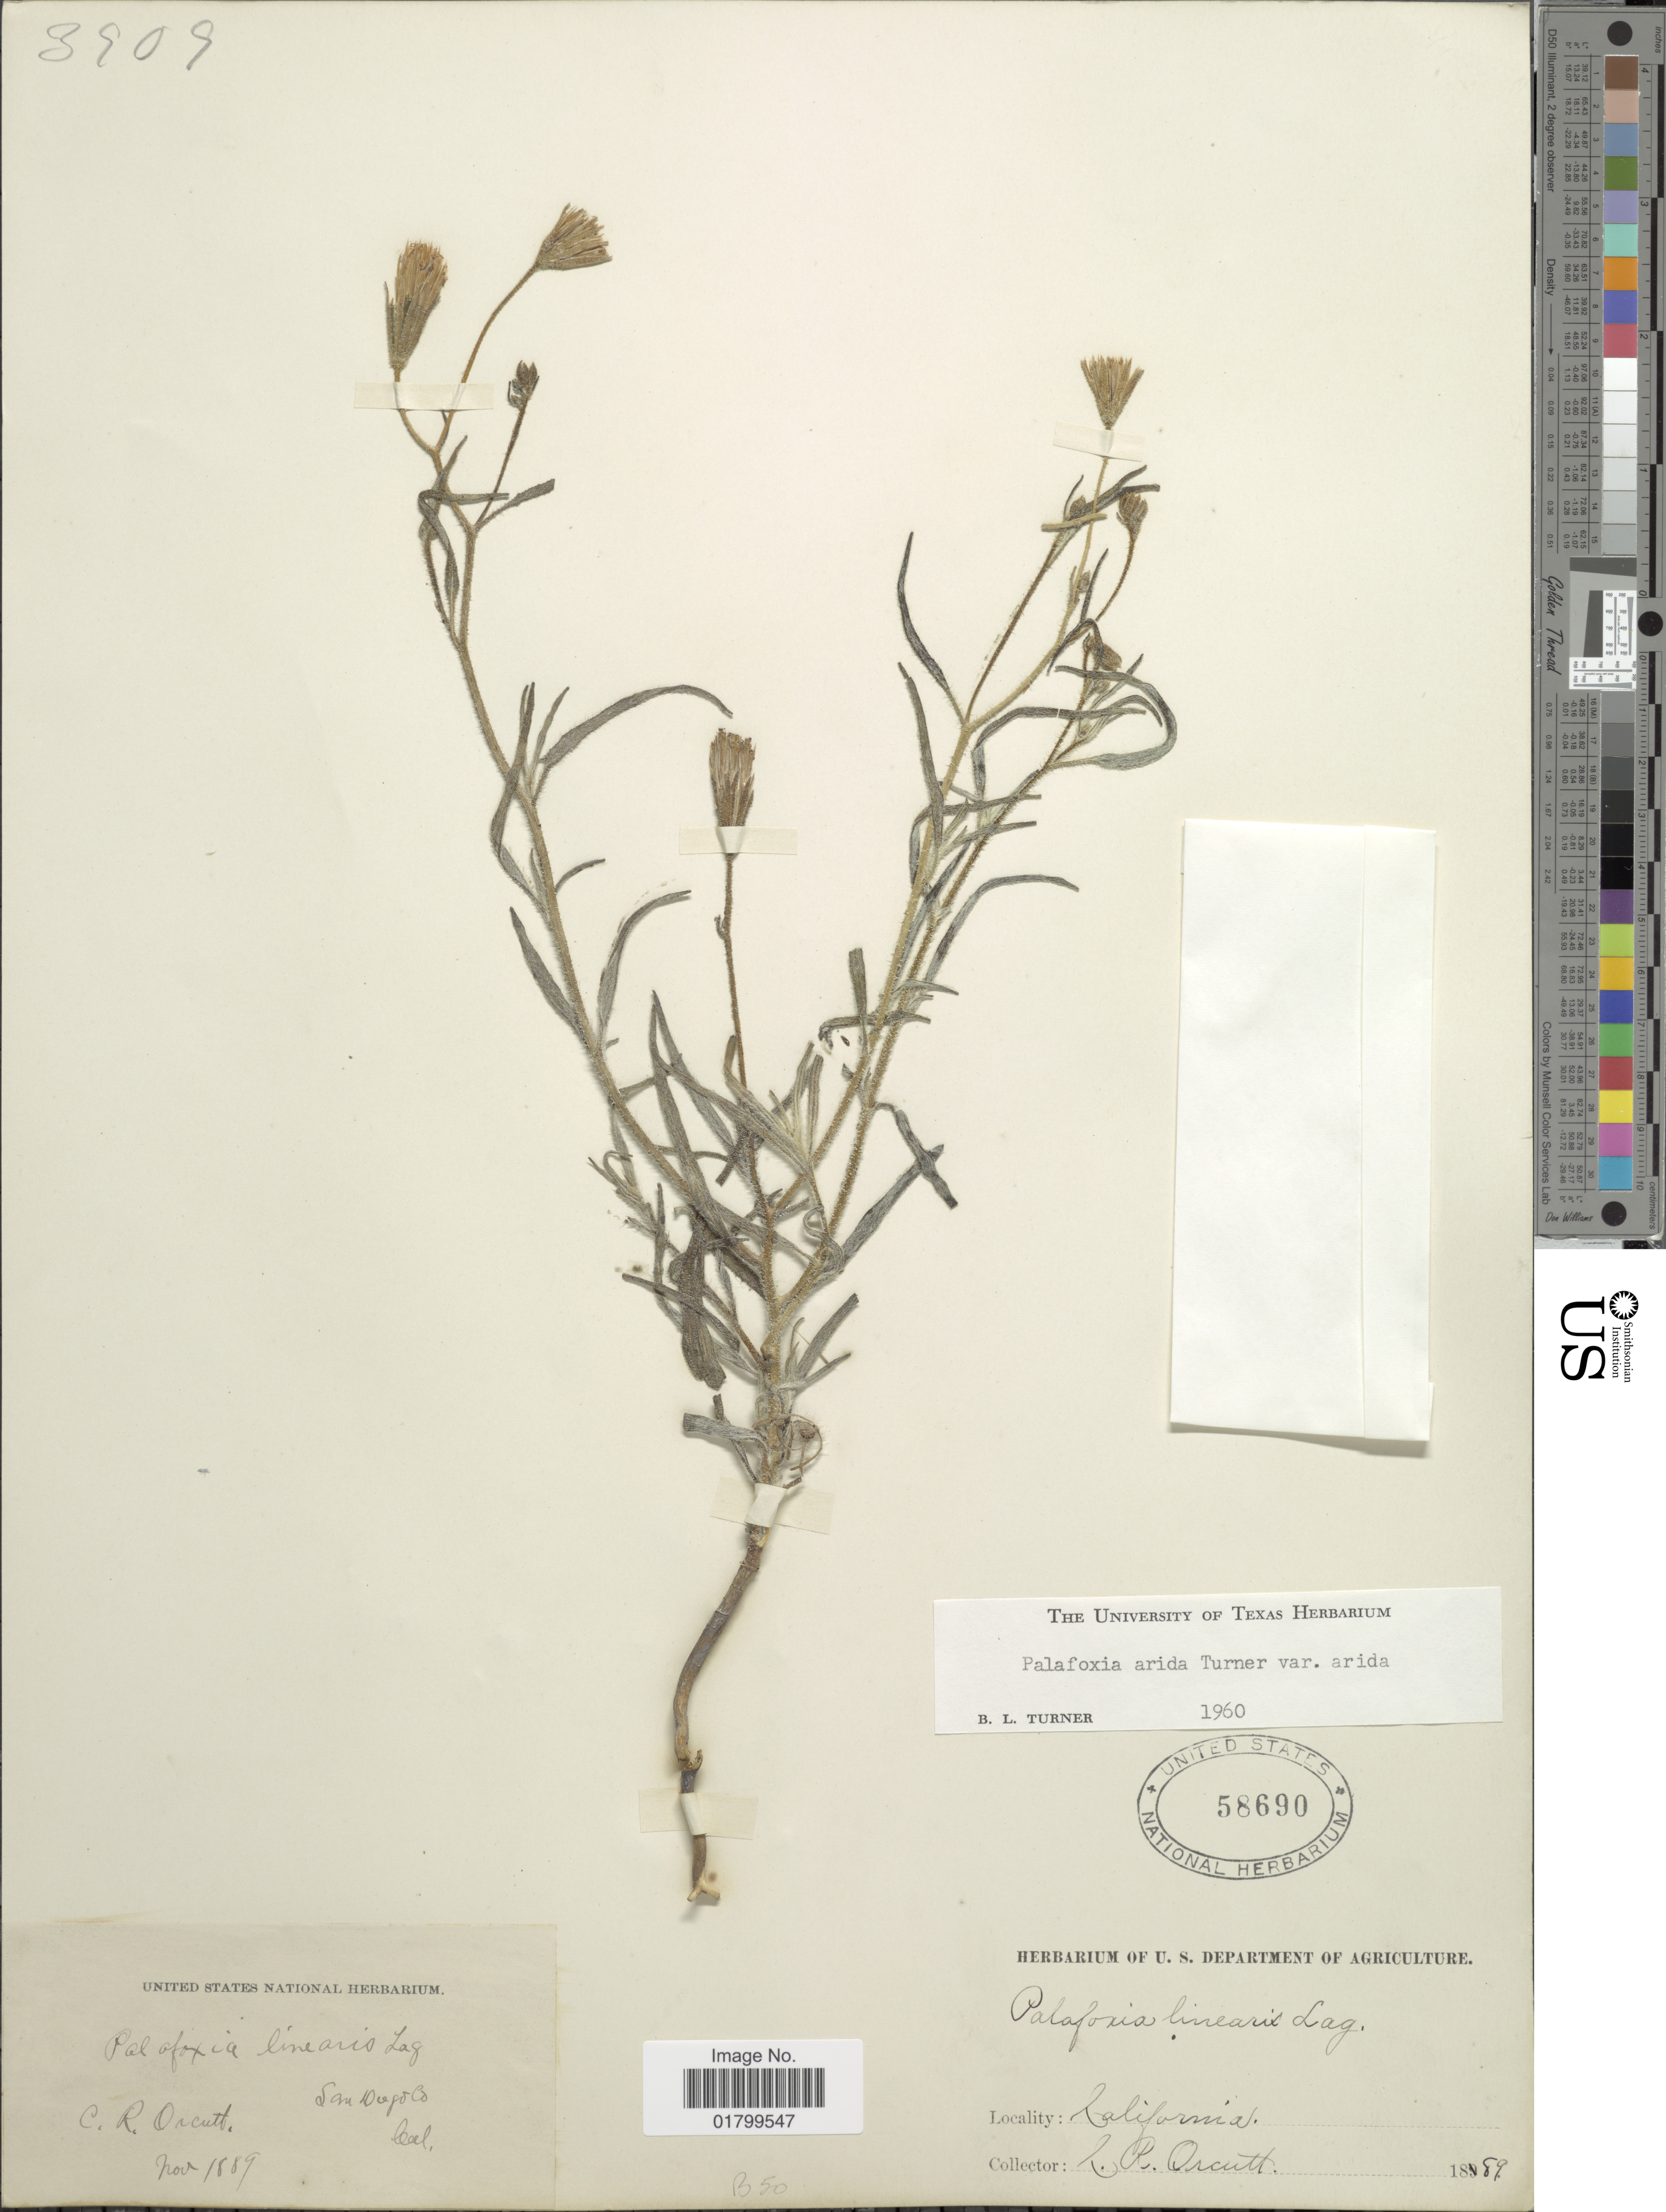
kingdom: Plantae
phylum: Tracheophyta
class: Magnoliopsida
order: Asterales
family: Asteraceae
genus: Palafoxia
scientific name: Palafoxia arida var. arida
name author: B.L. Turner & M.I. Morris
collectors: C. R. Orcutt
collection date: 1889-11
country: United States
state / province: California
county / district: San Diego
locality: San Diego Co.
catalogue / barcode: US 58690